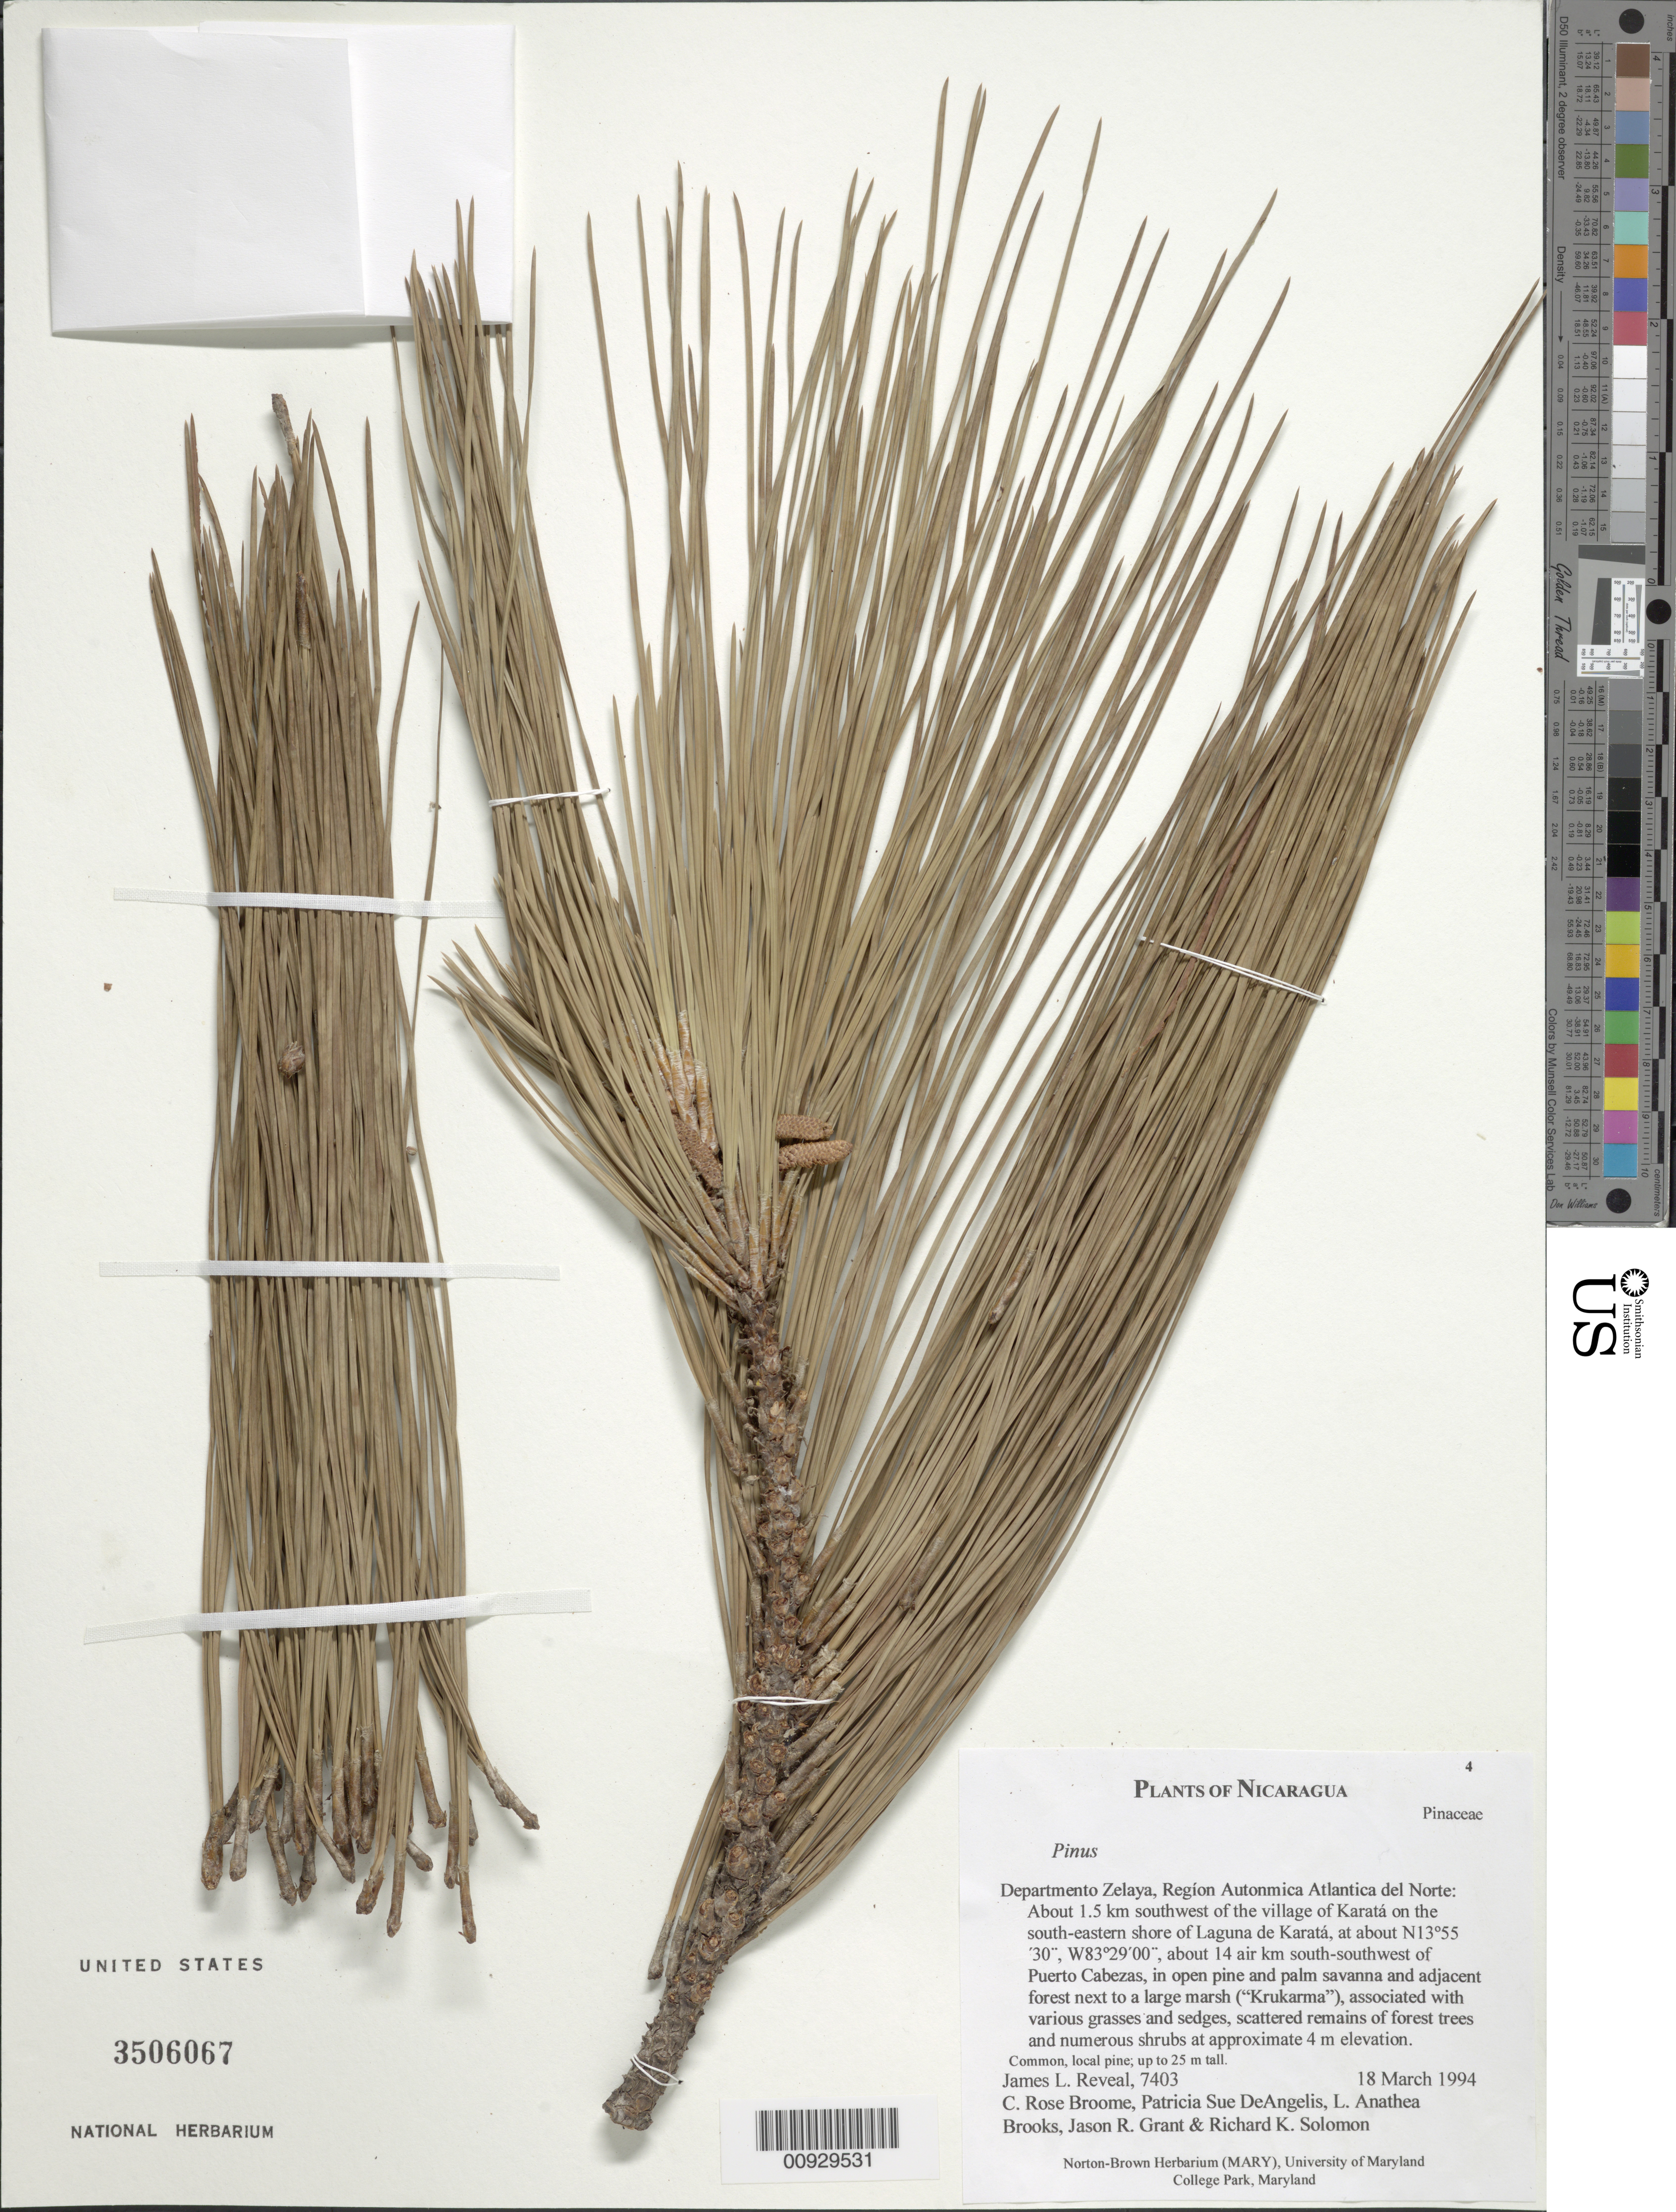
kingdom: Plantae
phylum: Tracheophyta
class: Pinopsida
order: Pinales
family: Pinaceae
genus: Pinus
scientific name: Pinus sp.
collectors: J. L. Reveal, C. R. Broome, P. DeAngelis, L. Brooks, J. R. Grant & Solomon, R. K.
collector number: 7403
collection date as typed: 18 Mar 1994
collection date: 1994-03-18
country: Nicaragua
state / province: Atlántico Norte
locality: Region Autonmica Atlantica del Norte: About 1.5 km. southwest of the village of Karatá on the south-eastern shore of Laguna de Karatá, about 14 air km south-southwest of Puerto Cabezas.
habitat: In open pine and palm savanna and adjacent forest next to large marsh ("Krukarma"), associated w/various grasses and sedges, scattered remains of forest trees and numerous shrubs.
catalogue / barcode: US 3506067